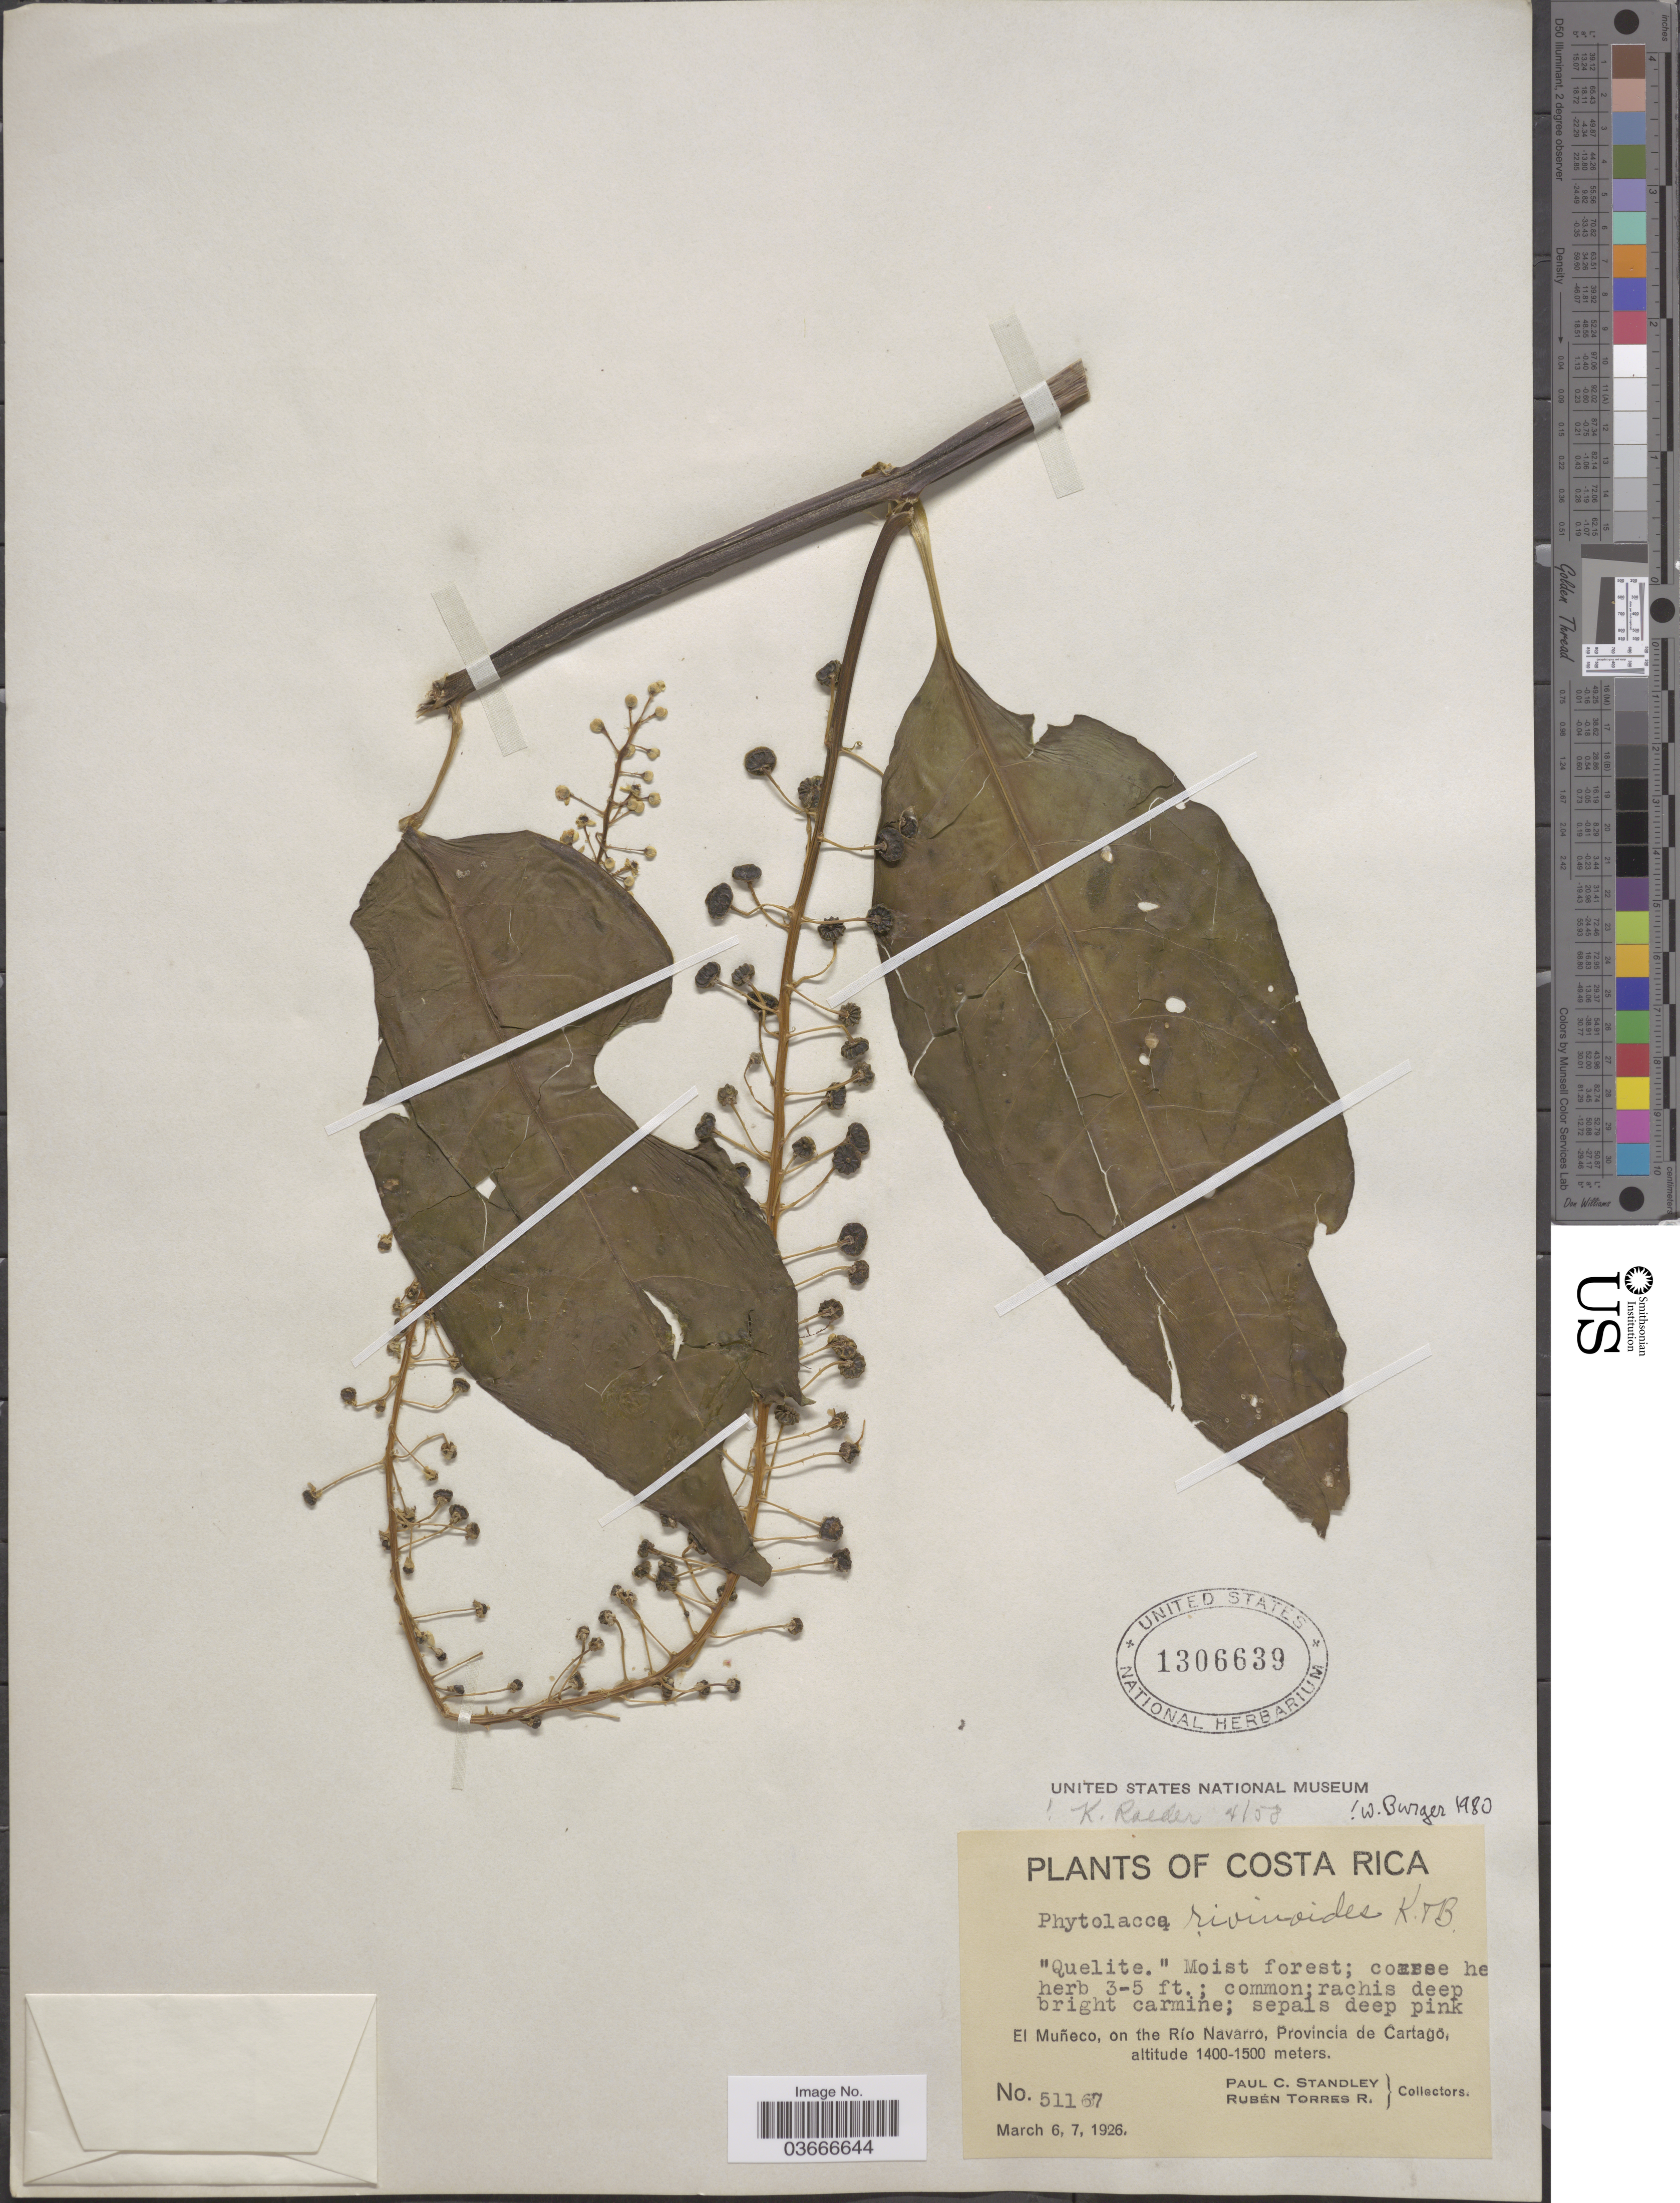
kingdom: Plantae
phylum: Tracheophyta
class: Magnoliopsida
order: Caryophyllales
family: Phytolaccaceae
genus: Phytolacca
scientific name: Phytolacca rivinoides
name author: Kunth & C.D. Bouché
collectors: P. C. Standley & R. Torres Rojas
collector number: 51167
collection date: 1926-03-06/1926-03-07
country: Costa Rica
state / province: Cartago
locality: El Muñeco, on the Río Navarro.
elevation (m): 1400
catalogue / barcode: US 1306639